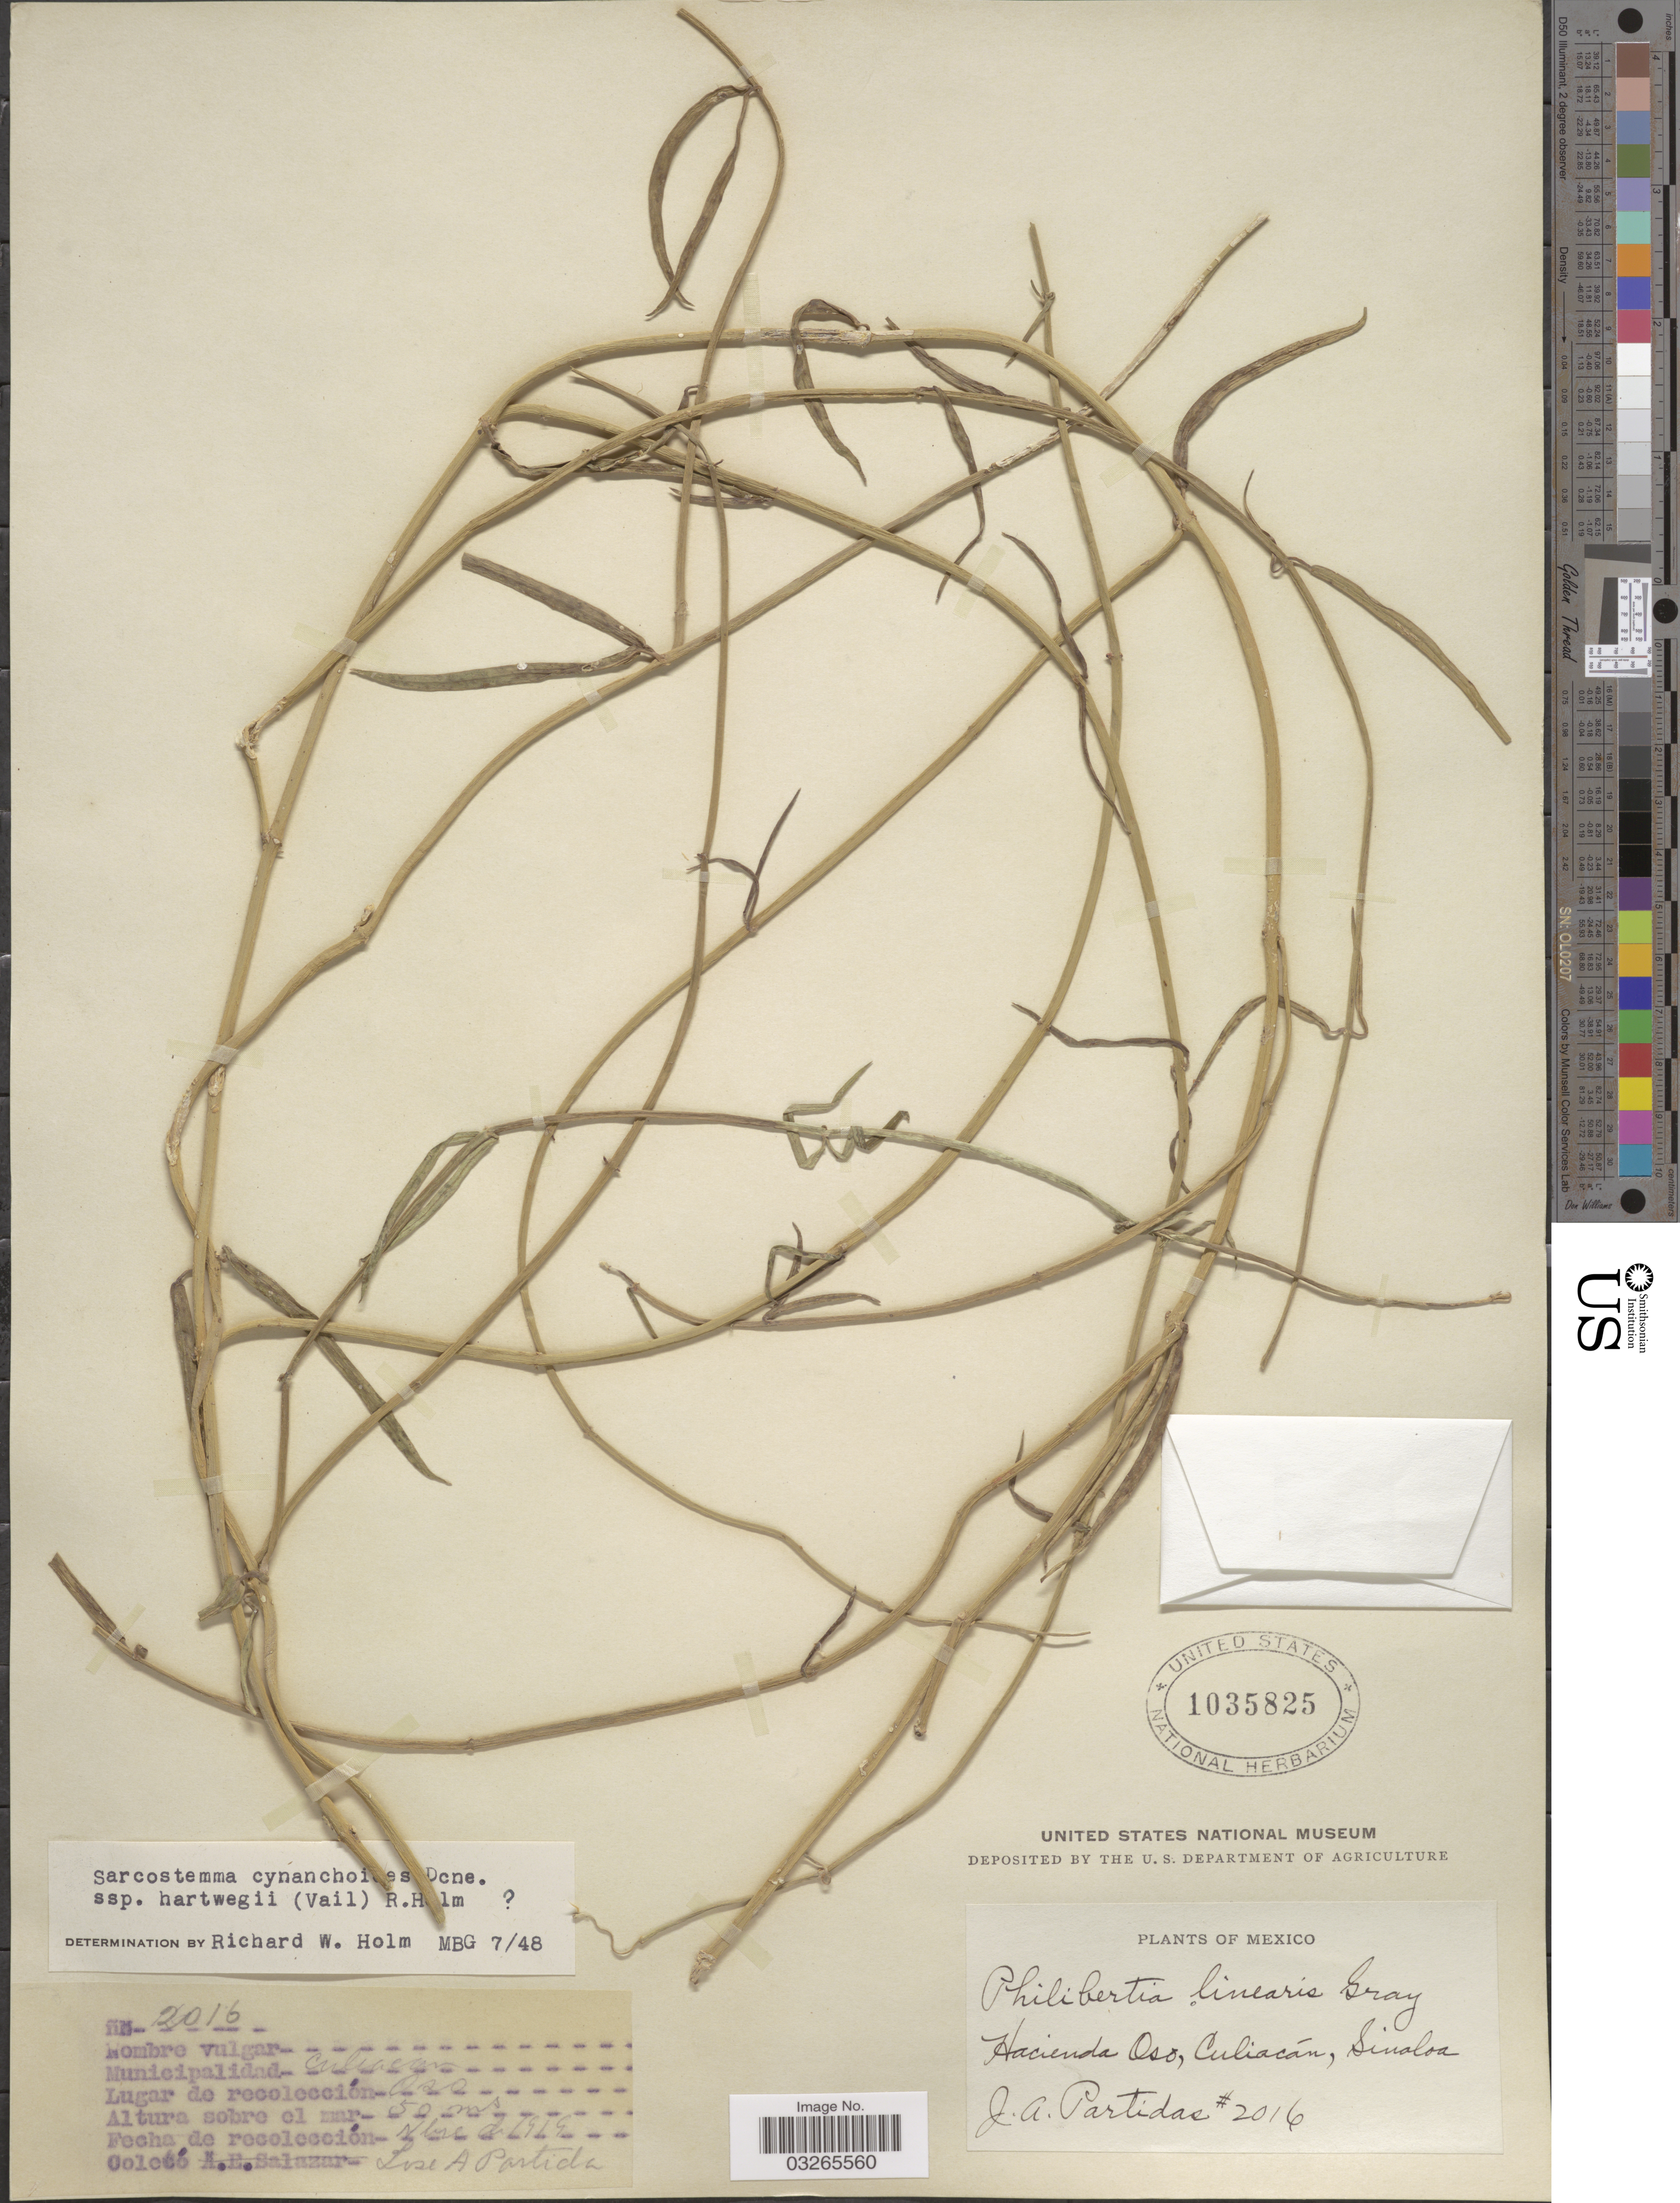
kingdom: Plantae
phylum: Tracheophyta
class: Magnoliopsida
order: Gentianales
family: Apocynaceae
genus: Sarcostemma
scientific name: Sarcostemma cynanchoides subsp. hartwegii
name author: (Vail) R.W. Holm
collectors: J. Partida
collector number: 2016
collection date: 1919-11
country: Mexico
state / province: Sinaloa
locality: Hacienda Oso, Culiacán, Sinaloa.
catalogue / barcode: US 1035825